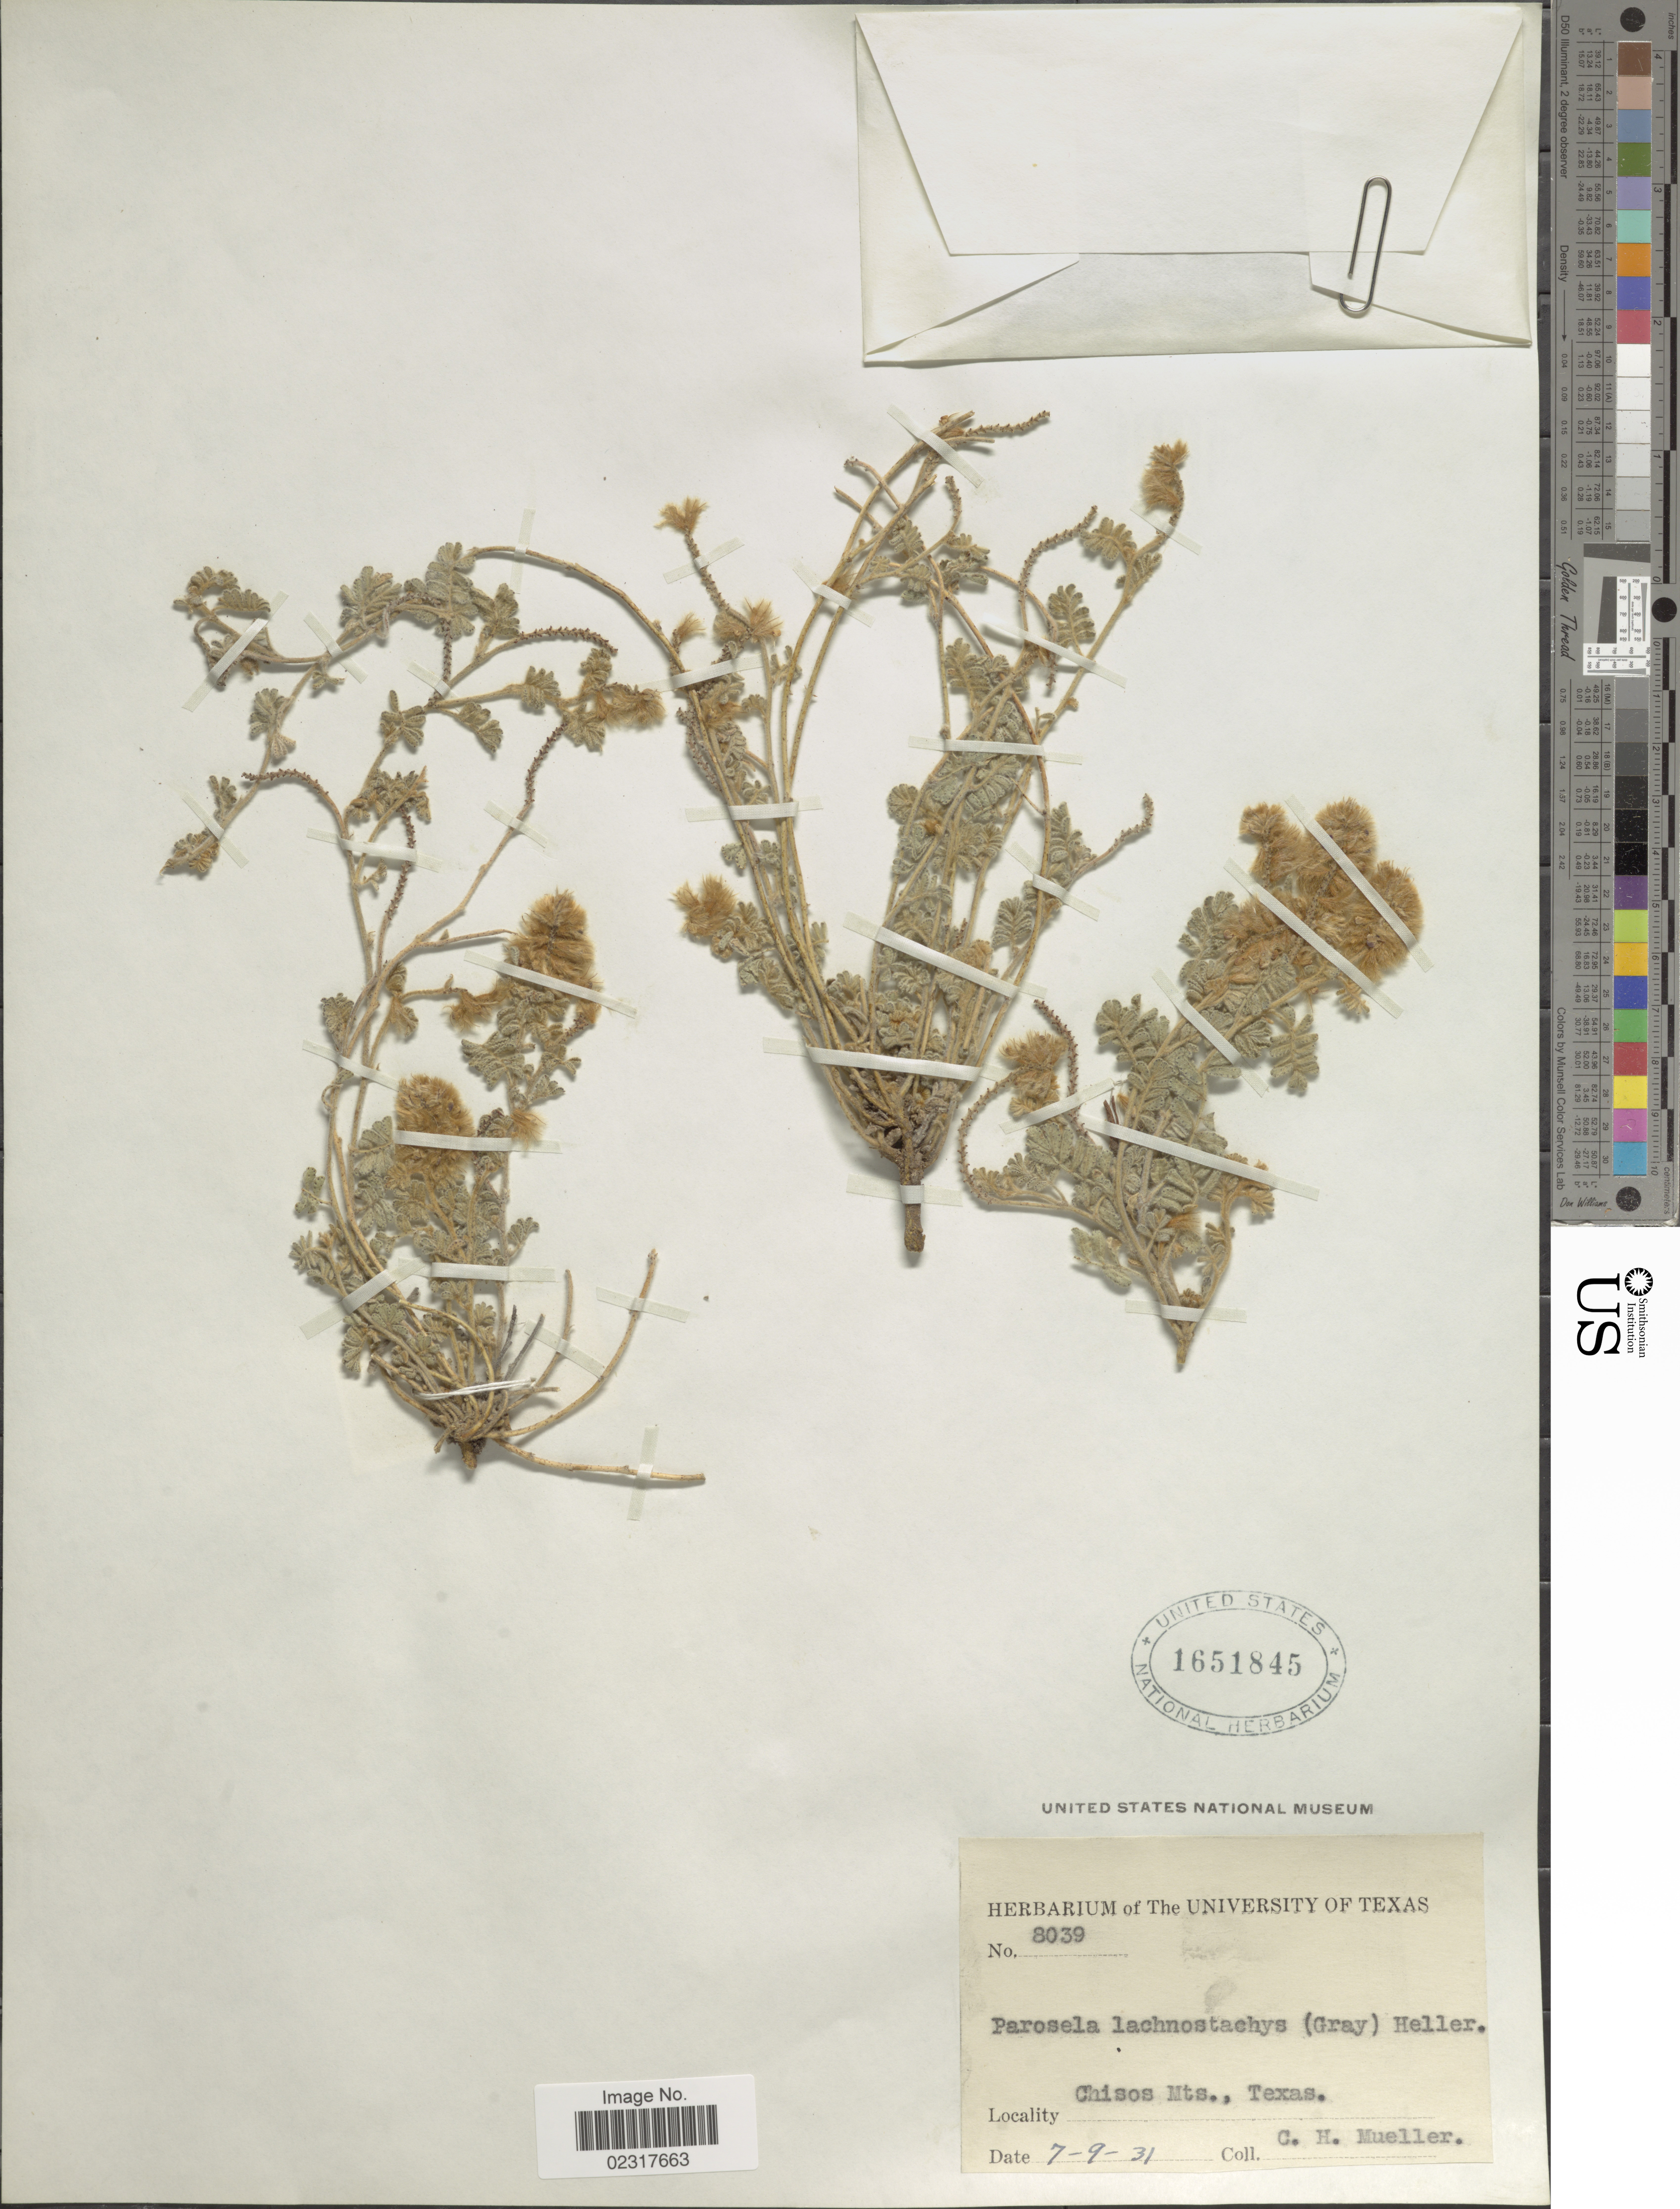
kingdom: Plantae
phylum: Tracheophyta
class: Magnoliopsida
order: Fabales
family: Fabaceae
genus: Dalea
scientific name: Dalea lachnostachys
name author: A. Gray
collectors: C. H. Mueller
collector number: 8039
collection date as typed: Transcribed d/m/y: 9/7/31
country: United States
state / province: Texas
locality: Chisos Mts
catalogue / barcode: US 1651845